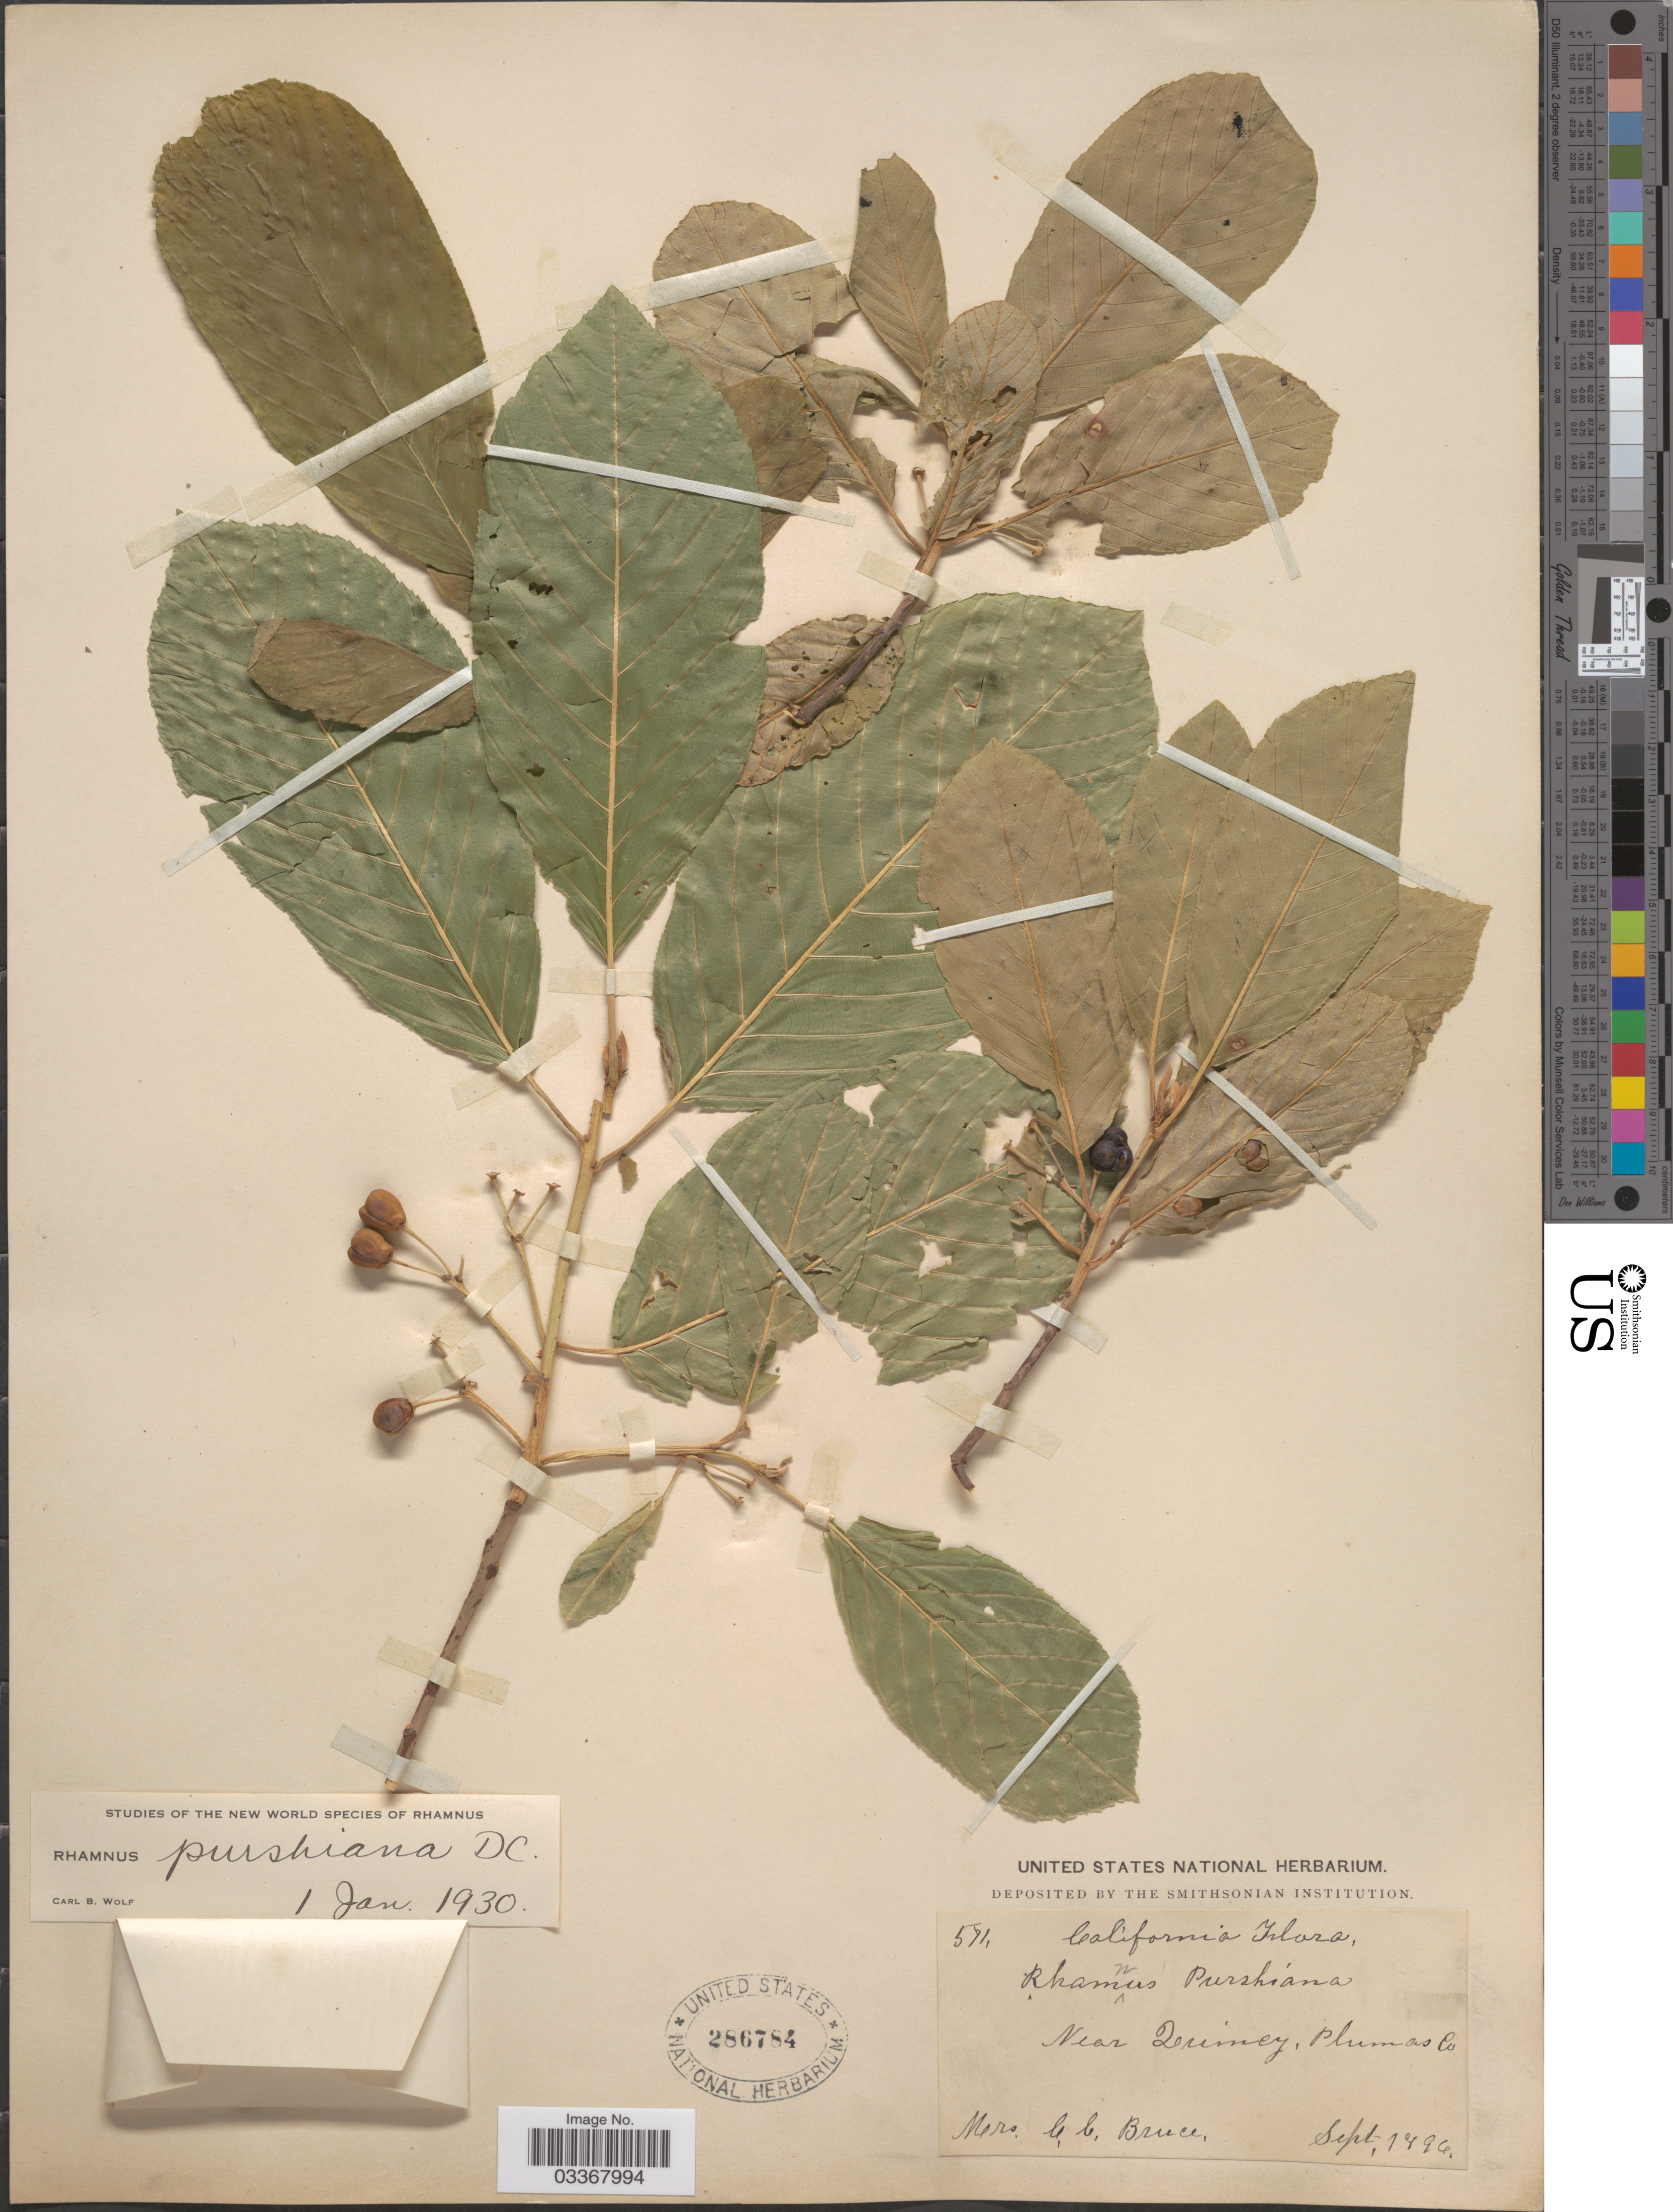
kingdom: Plantae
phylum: Tracheophyta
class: Magnoliopsida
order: Rosales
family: Rhamnaceae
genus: Frangula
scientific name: Frangula purshiana subsp. annonifolia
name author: (Greene) Sawyer & S.W. Edwards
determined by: Strong, Mark T., (BOT), Smithsonian Institution - National Museum of Natural History (UNITED STATES)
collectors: C. Bruce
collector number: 571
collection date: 1896-09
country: United States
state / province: California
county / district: Plumas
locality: Near Quincy, Plumas Co.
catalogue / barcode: US 286784